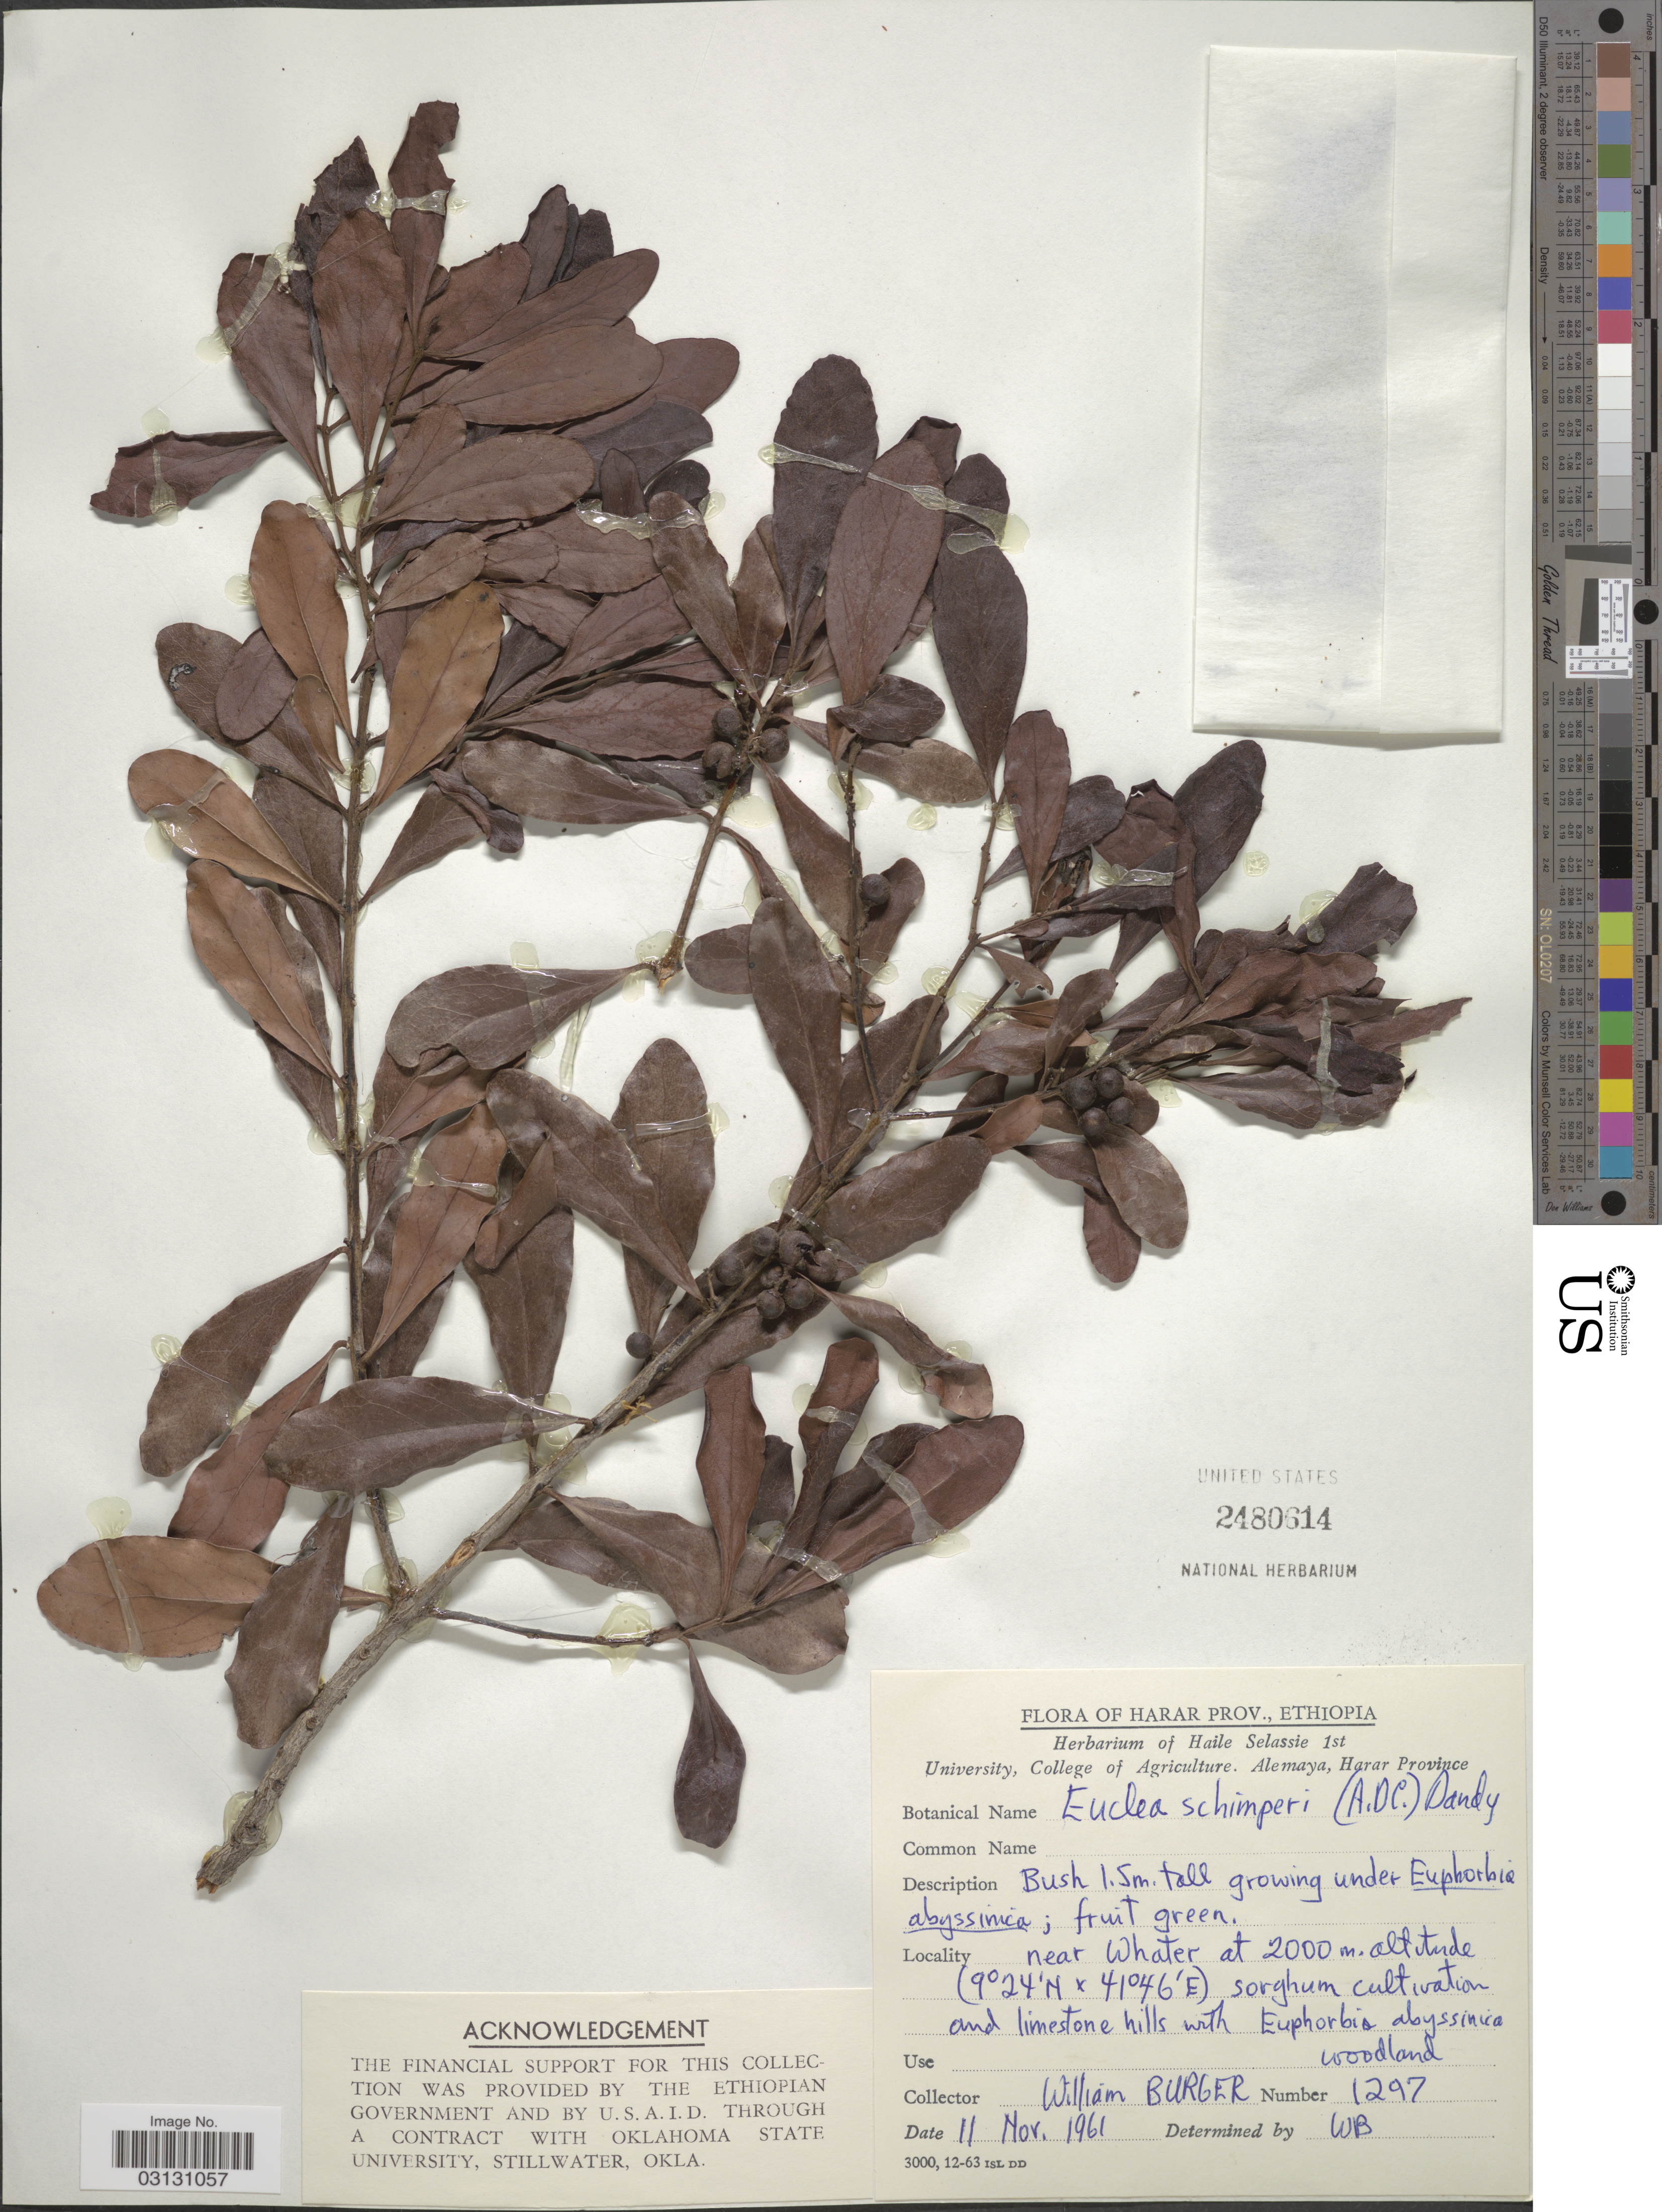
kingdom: Plantae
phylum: Tracheophyta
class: Magnoliopsida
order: Ericales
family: Ebenaceae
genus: Euclea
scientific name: Euclea schimperi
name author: (A. DC.) Dandy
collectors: W. Burger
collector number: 1297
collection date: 1961-11-11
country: Ethiopia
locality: Harar Prov. Near Whater.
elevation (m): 2000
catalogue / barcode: US 2480614